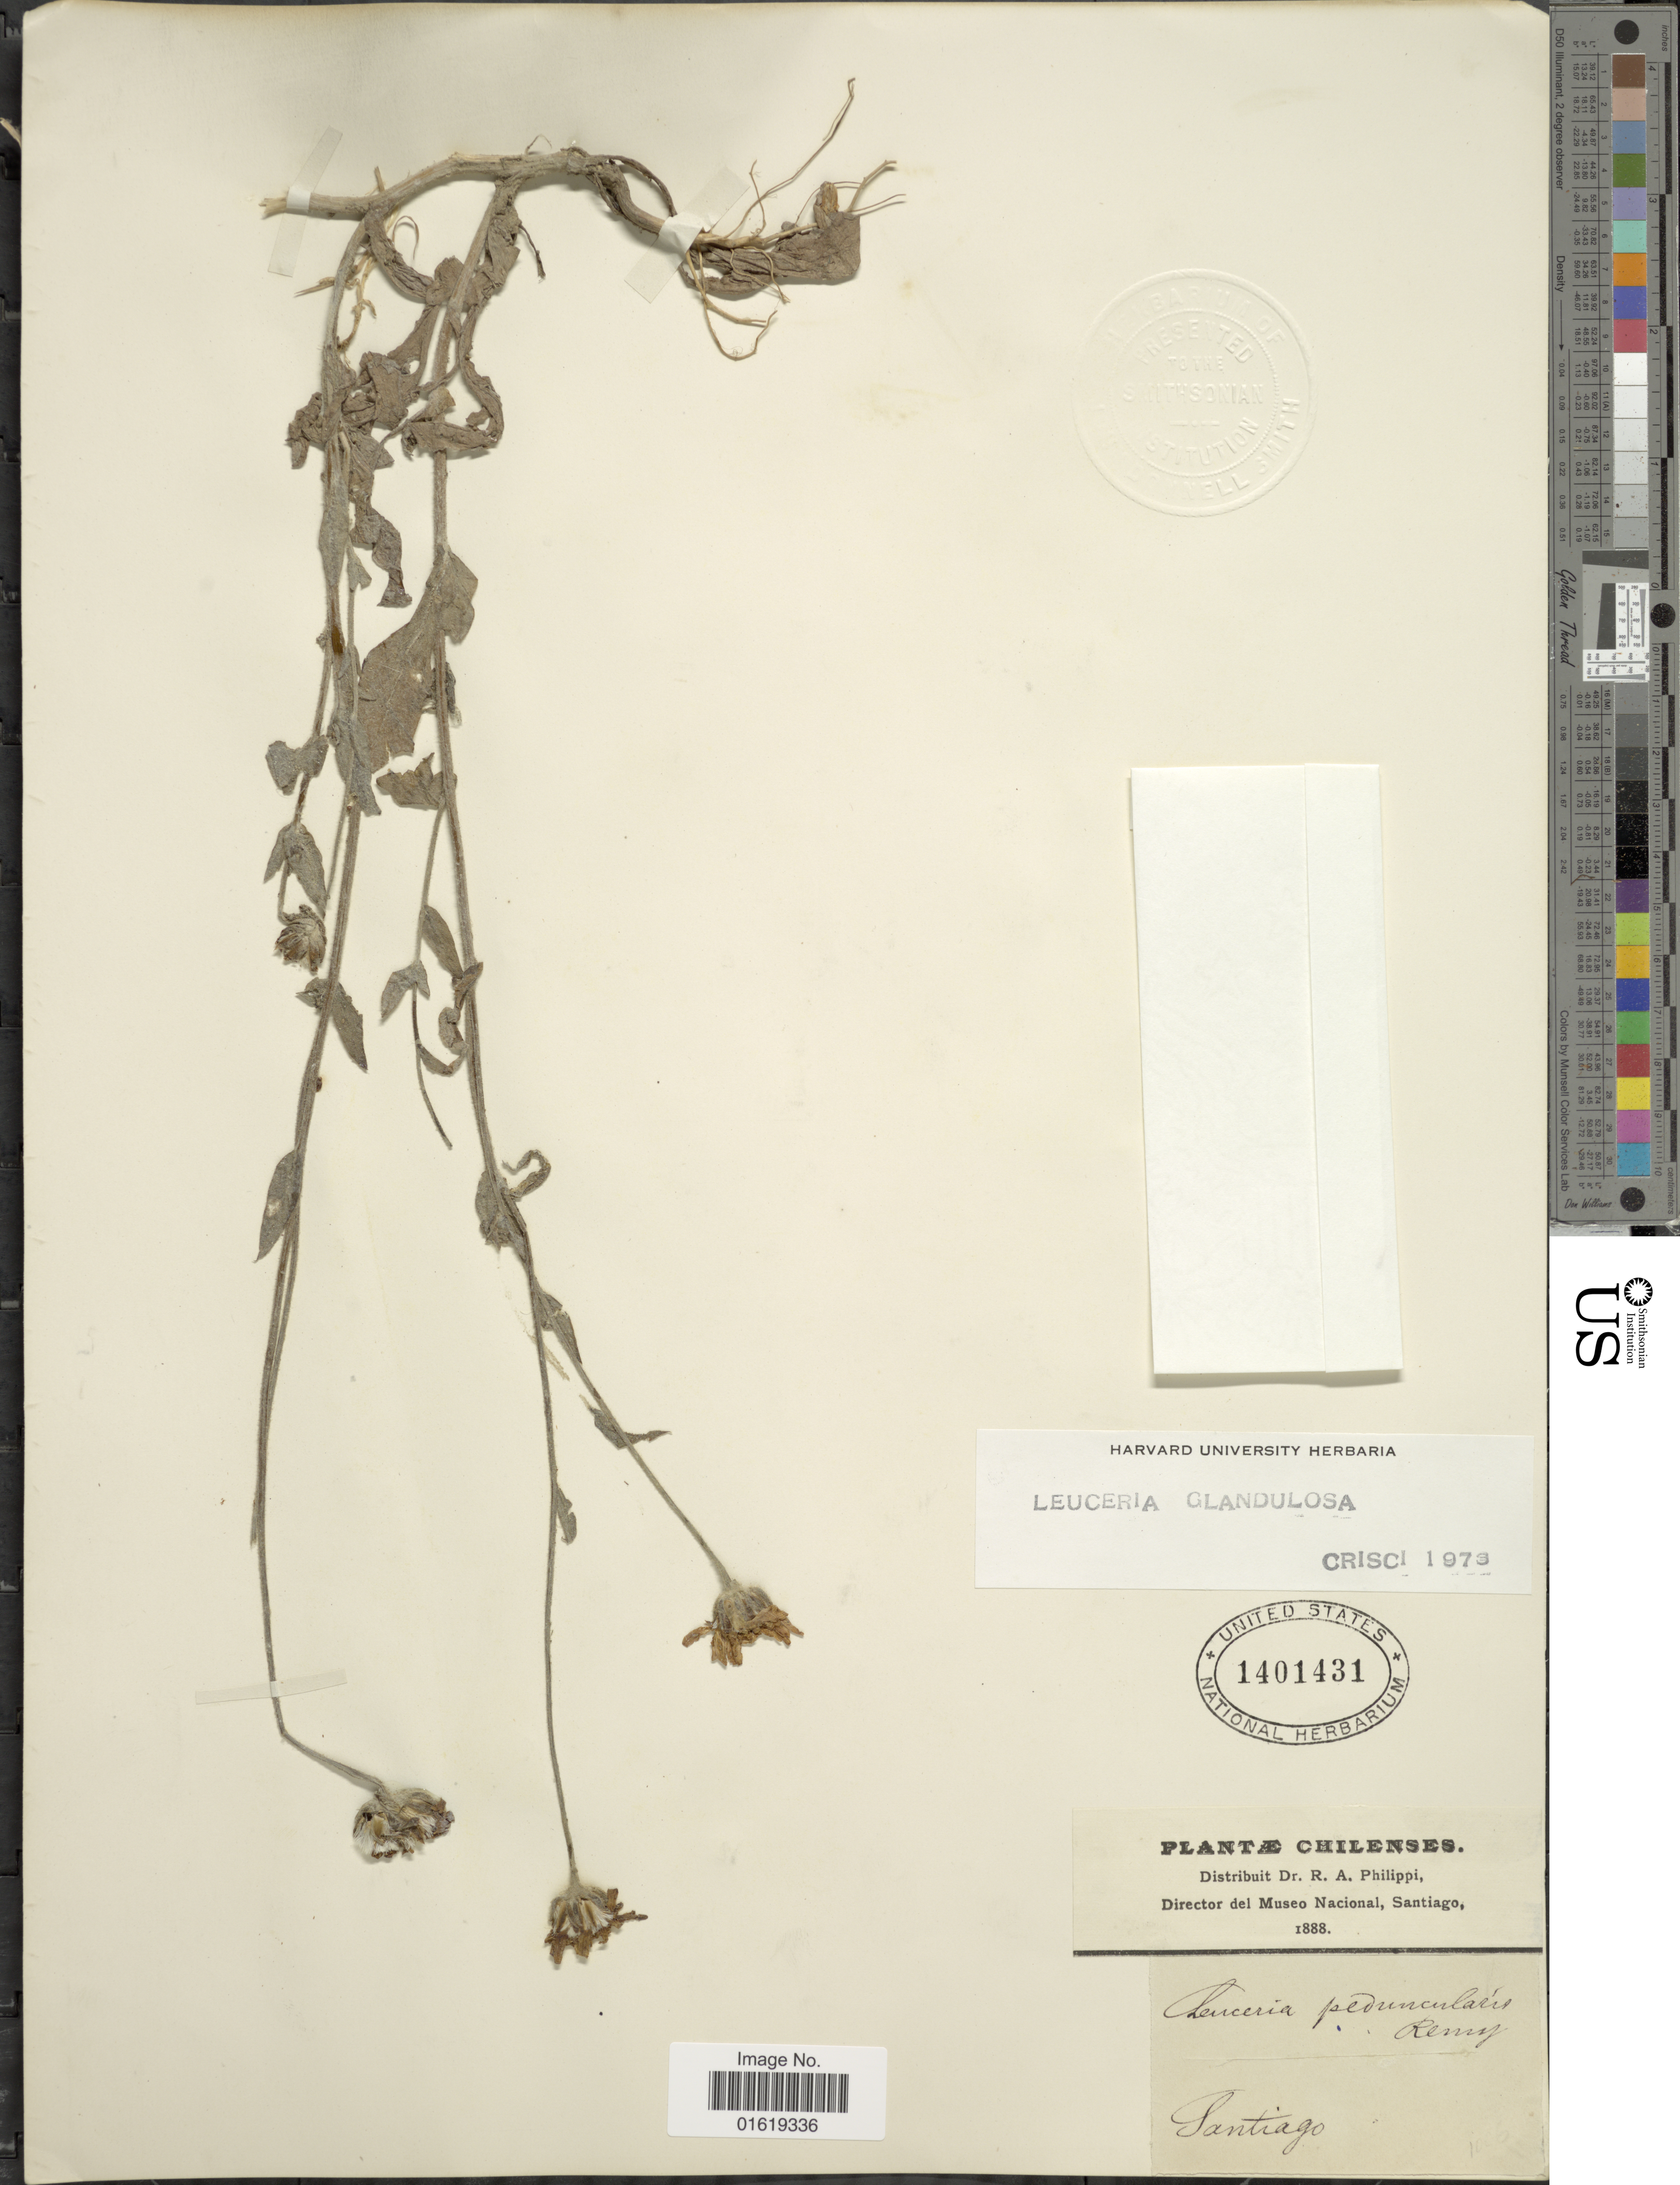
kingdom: Plantae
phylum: Tracheophyta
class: Magnoliopsida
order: Asterales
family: Asteraceae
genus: Leucheria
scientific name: Leucheria glandulosa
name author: D. Don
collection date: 1888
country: Chile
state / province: Región Metropolitana (RM)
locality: Santiago.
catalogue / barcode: US 1401431